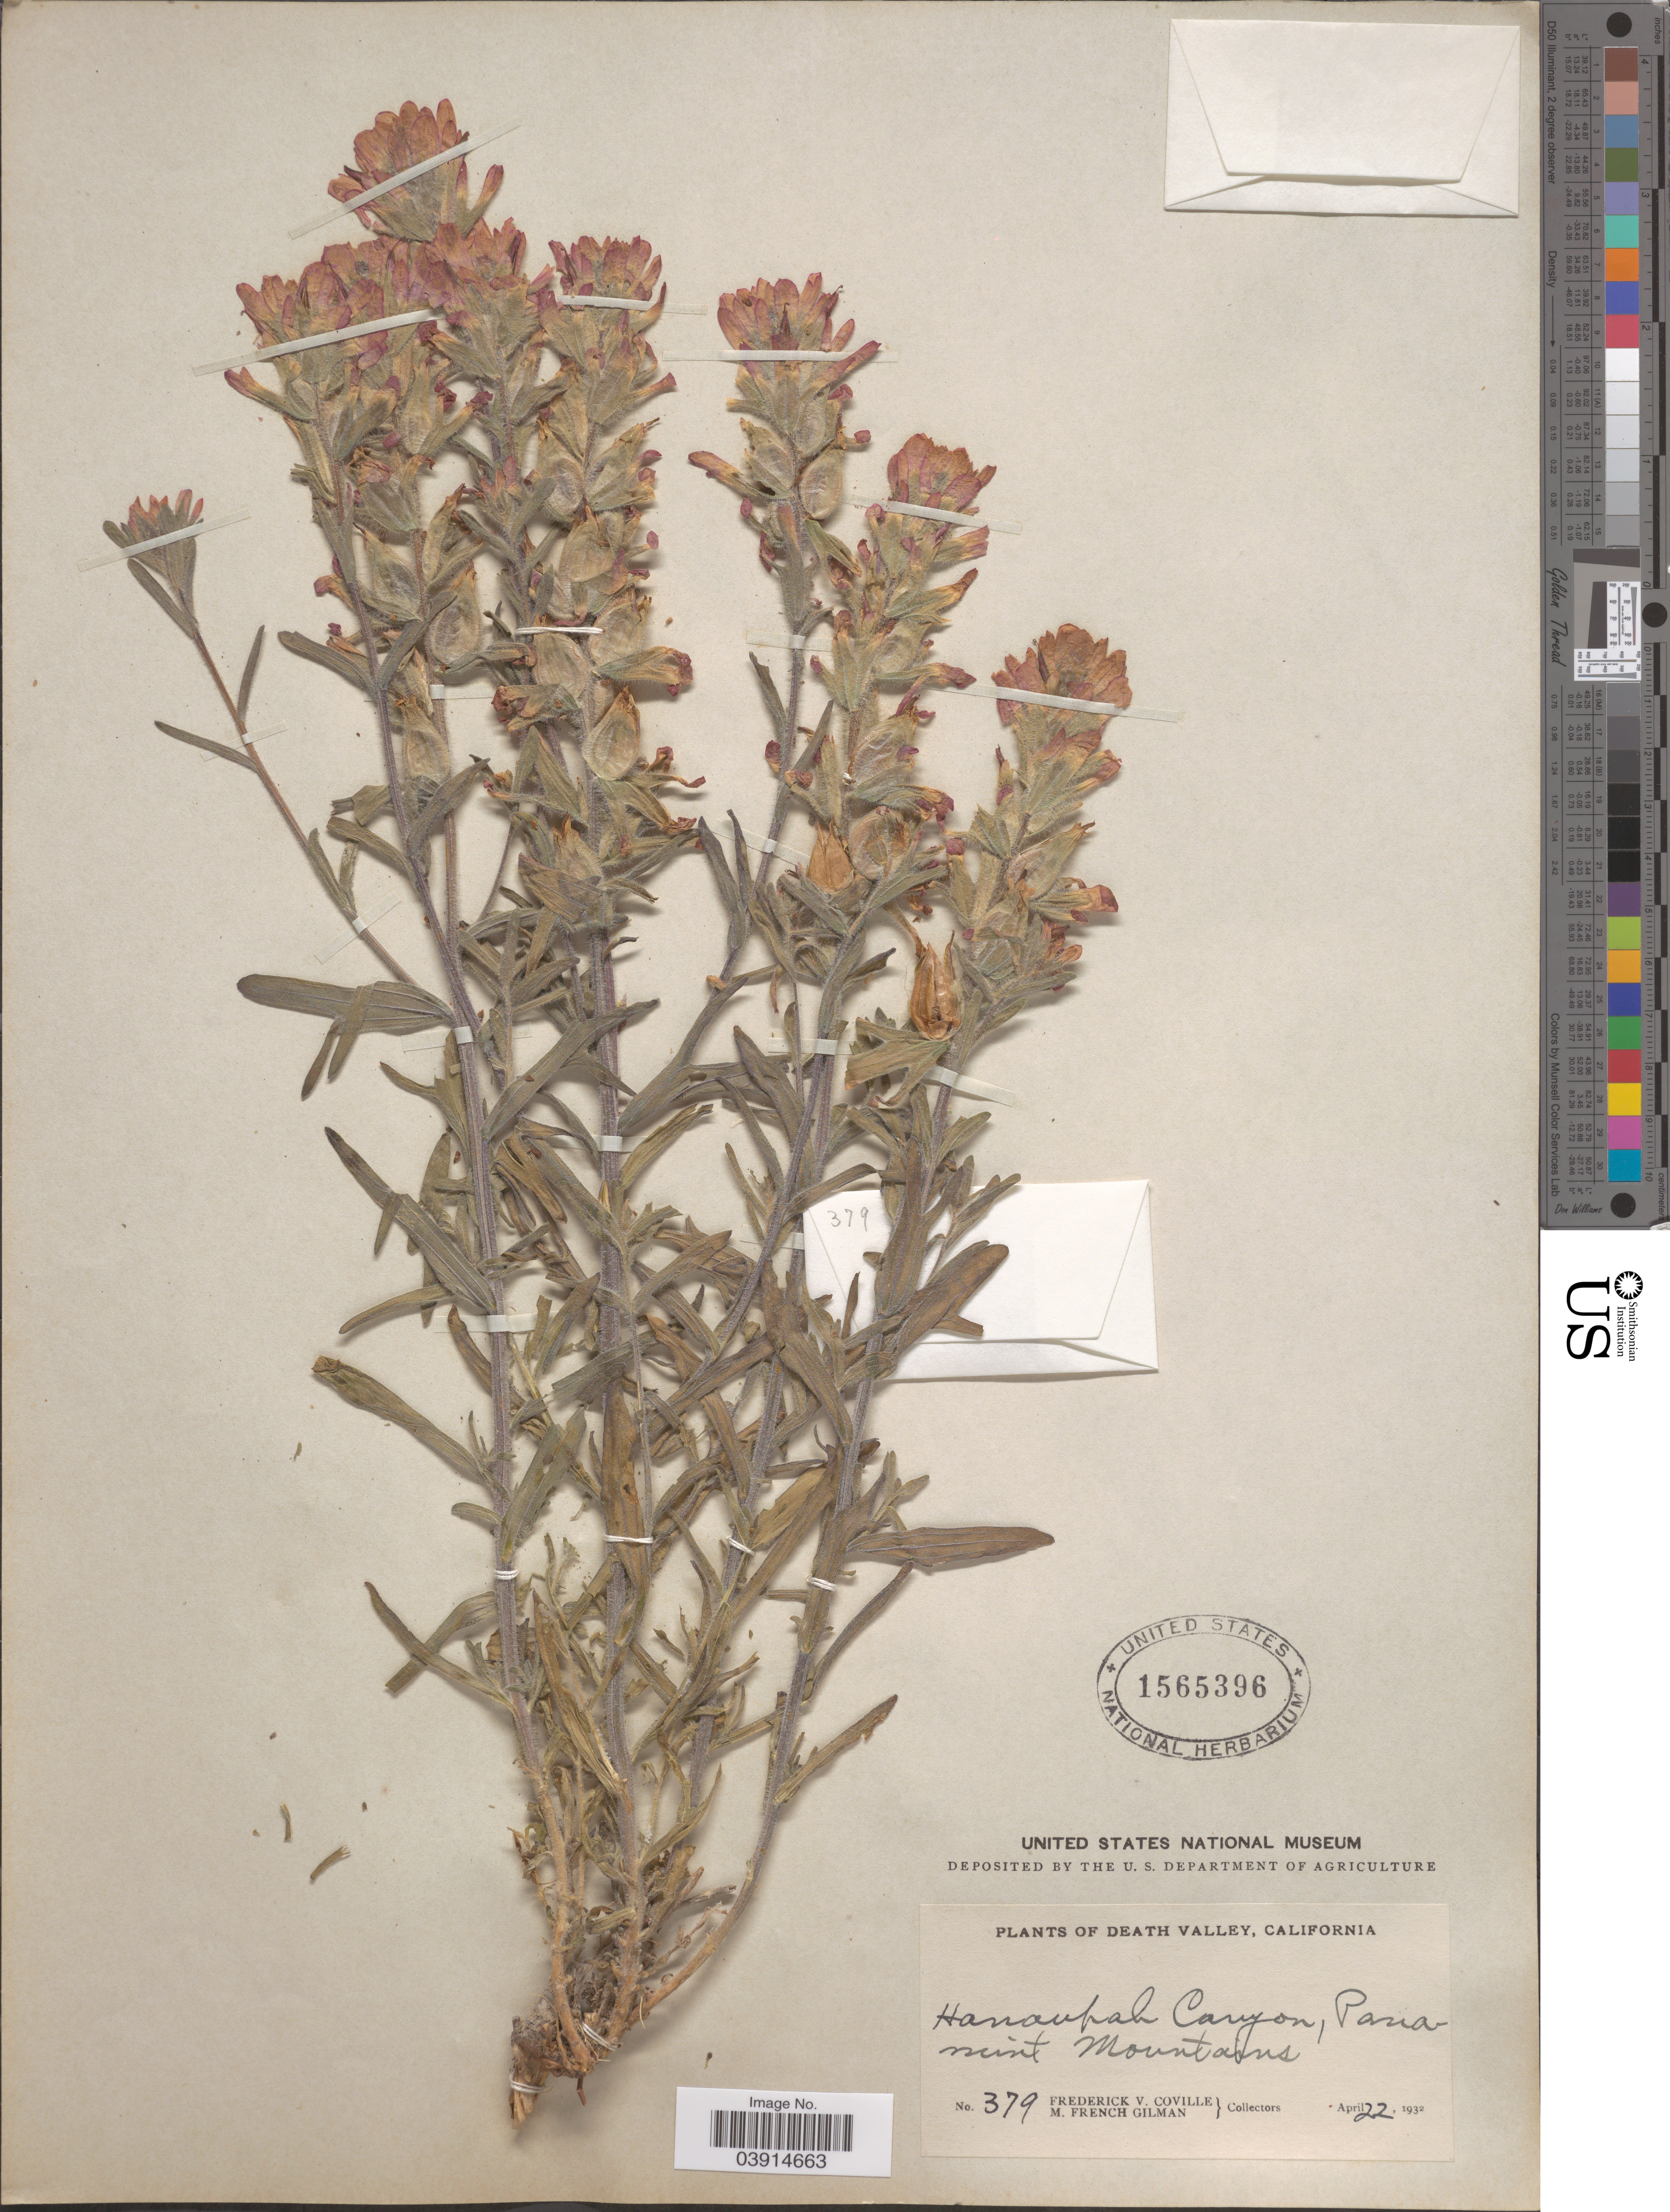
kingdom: Plantae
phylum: Tracheophyta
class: Magnoliopsida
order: Lamiales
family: Orobanchaceae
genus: Castilleja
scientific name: Castilleja sp.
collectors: F. V. Coville & M. F. Gilman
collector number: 379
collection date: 1932-04-22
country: United States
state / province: California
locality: Death Valley. Hanaupah Canyon, Panamint Mountains.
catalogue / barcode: US 1565396